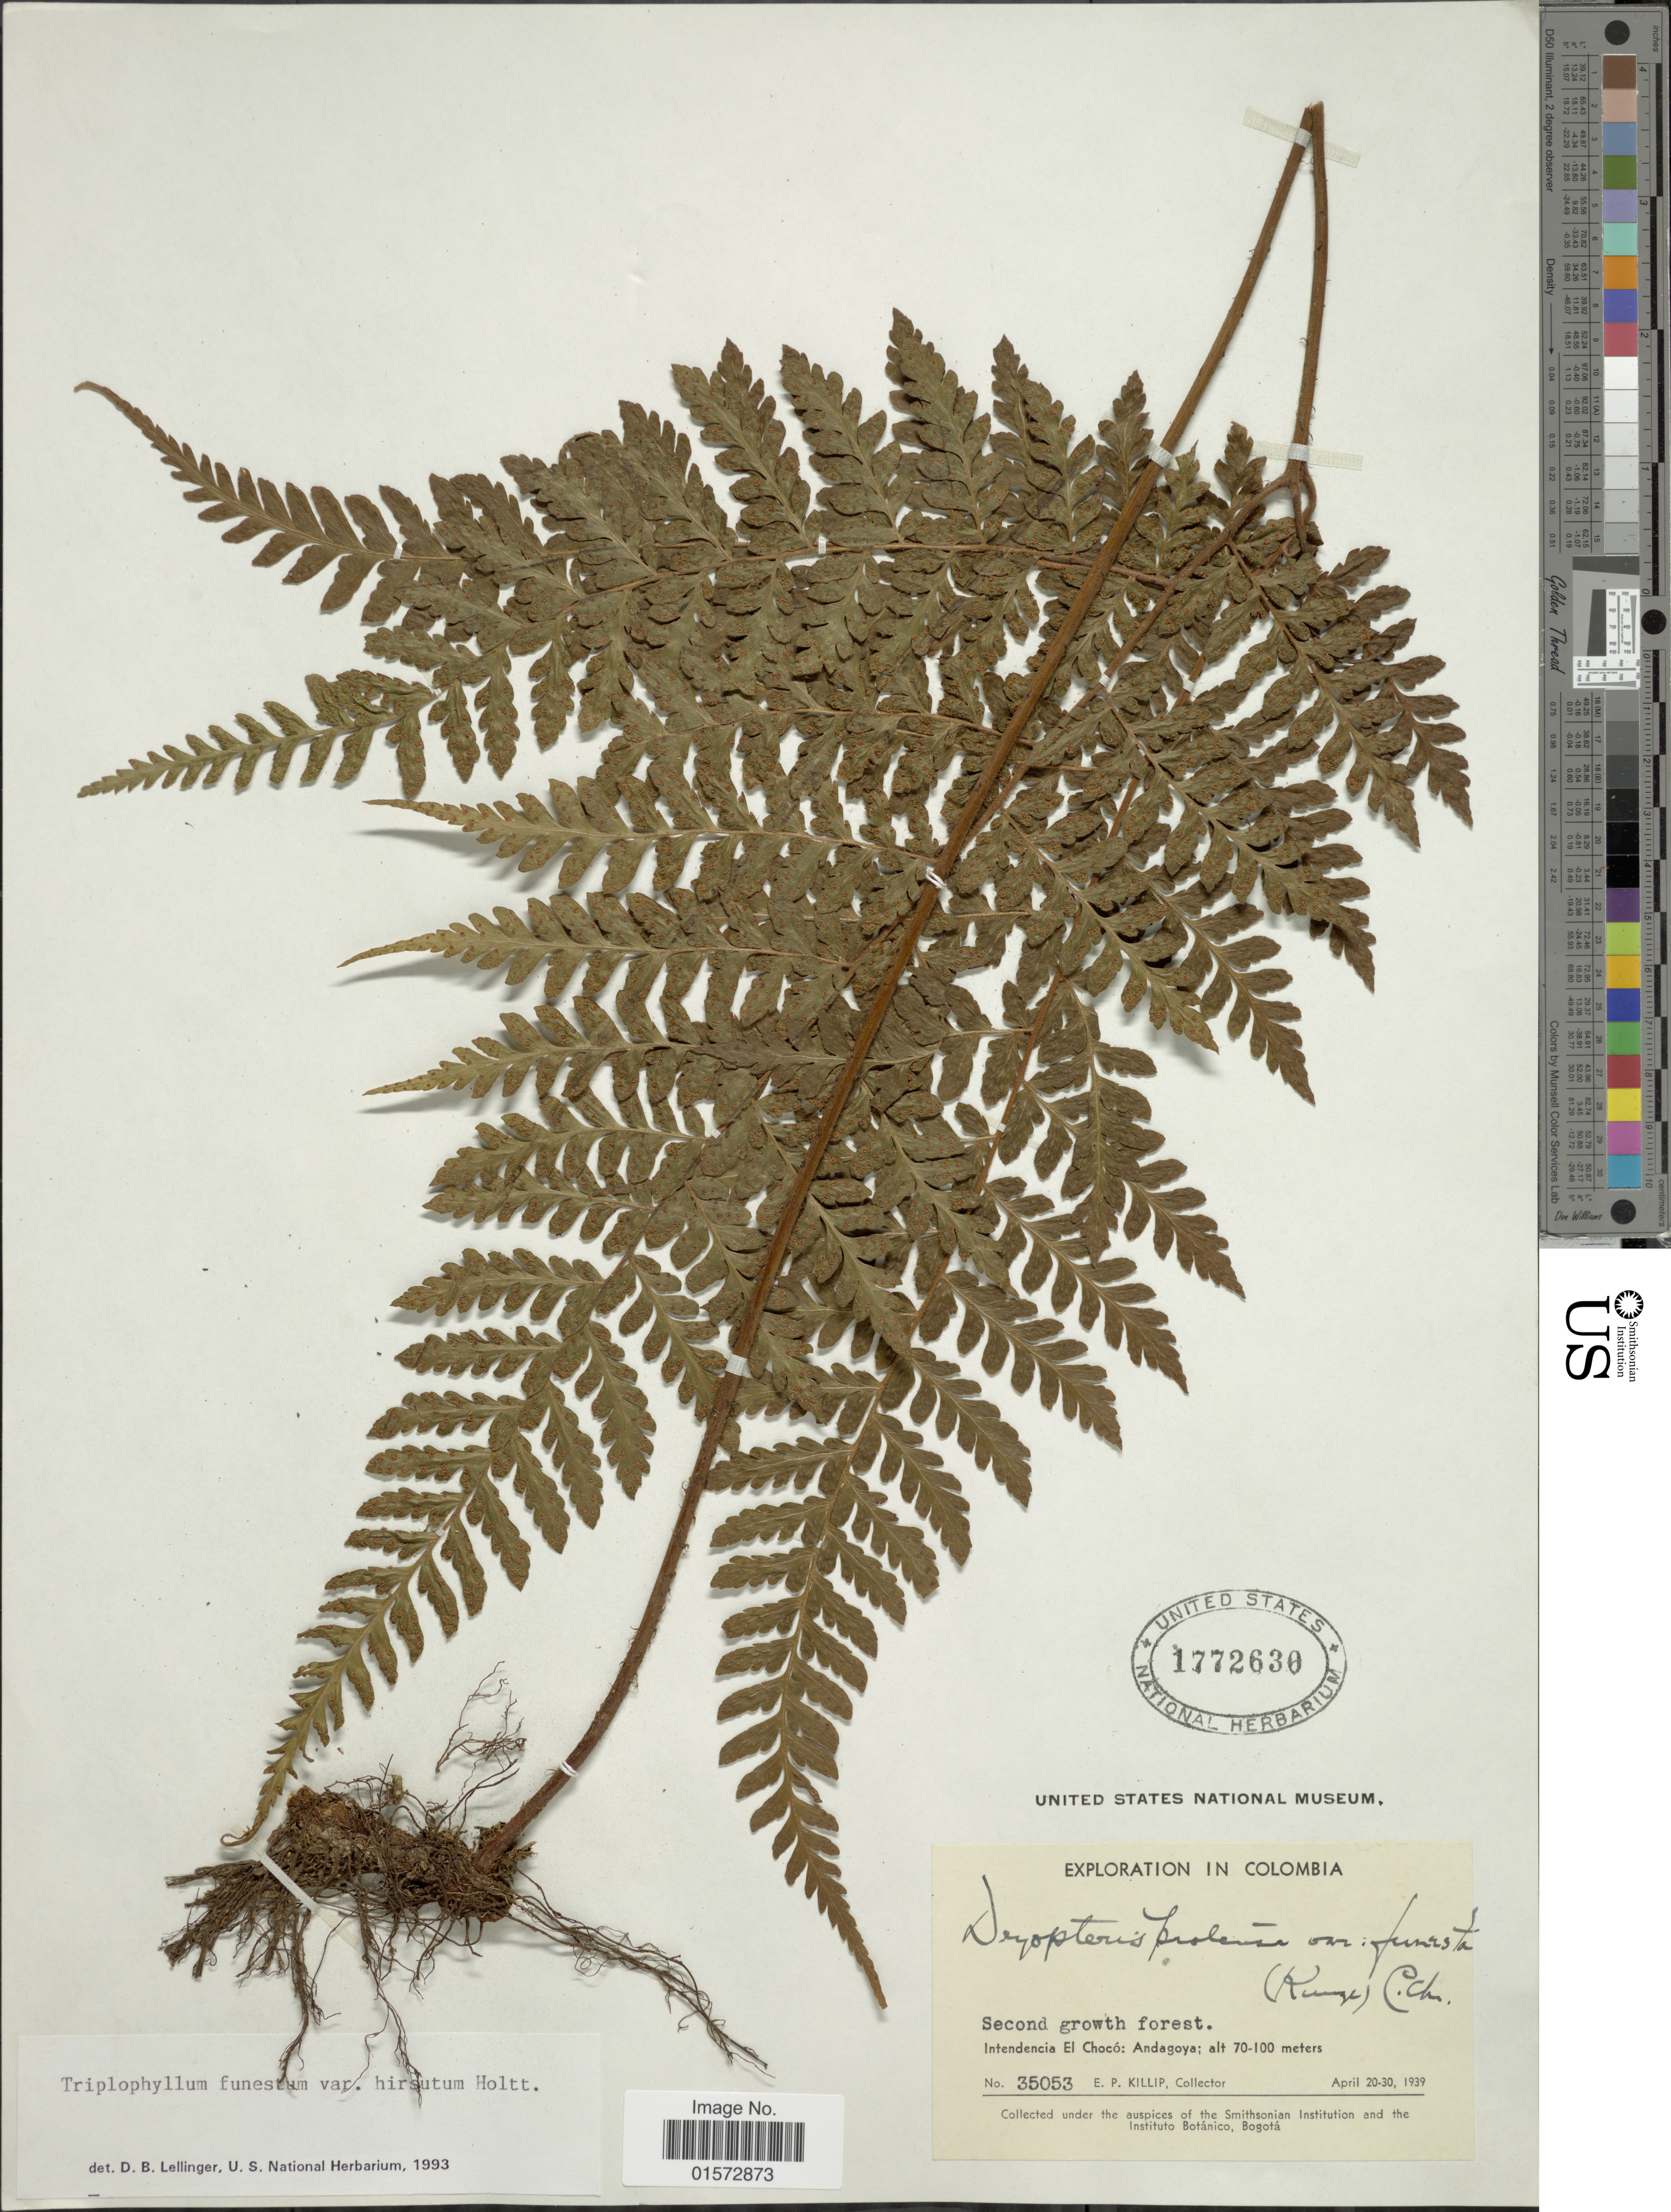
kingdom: Plantae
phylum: Tracheophyta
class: Polypodiopsida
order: Polypodiales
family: Tectariaceae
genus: Triplophyllum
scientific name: Triplophyllum funestum var. hirsutum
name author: Holttum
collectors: E. P. Killip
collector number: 35053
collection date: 1939-04-20/1939-04-30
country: Colombia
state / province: Chocó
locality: Andagoya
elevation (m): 70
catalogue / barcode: US 1772630